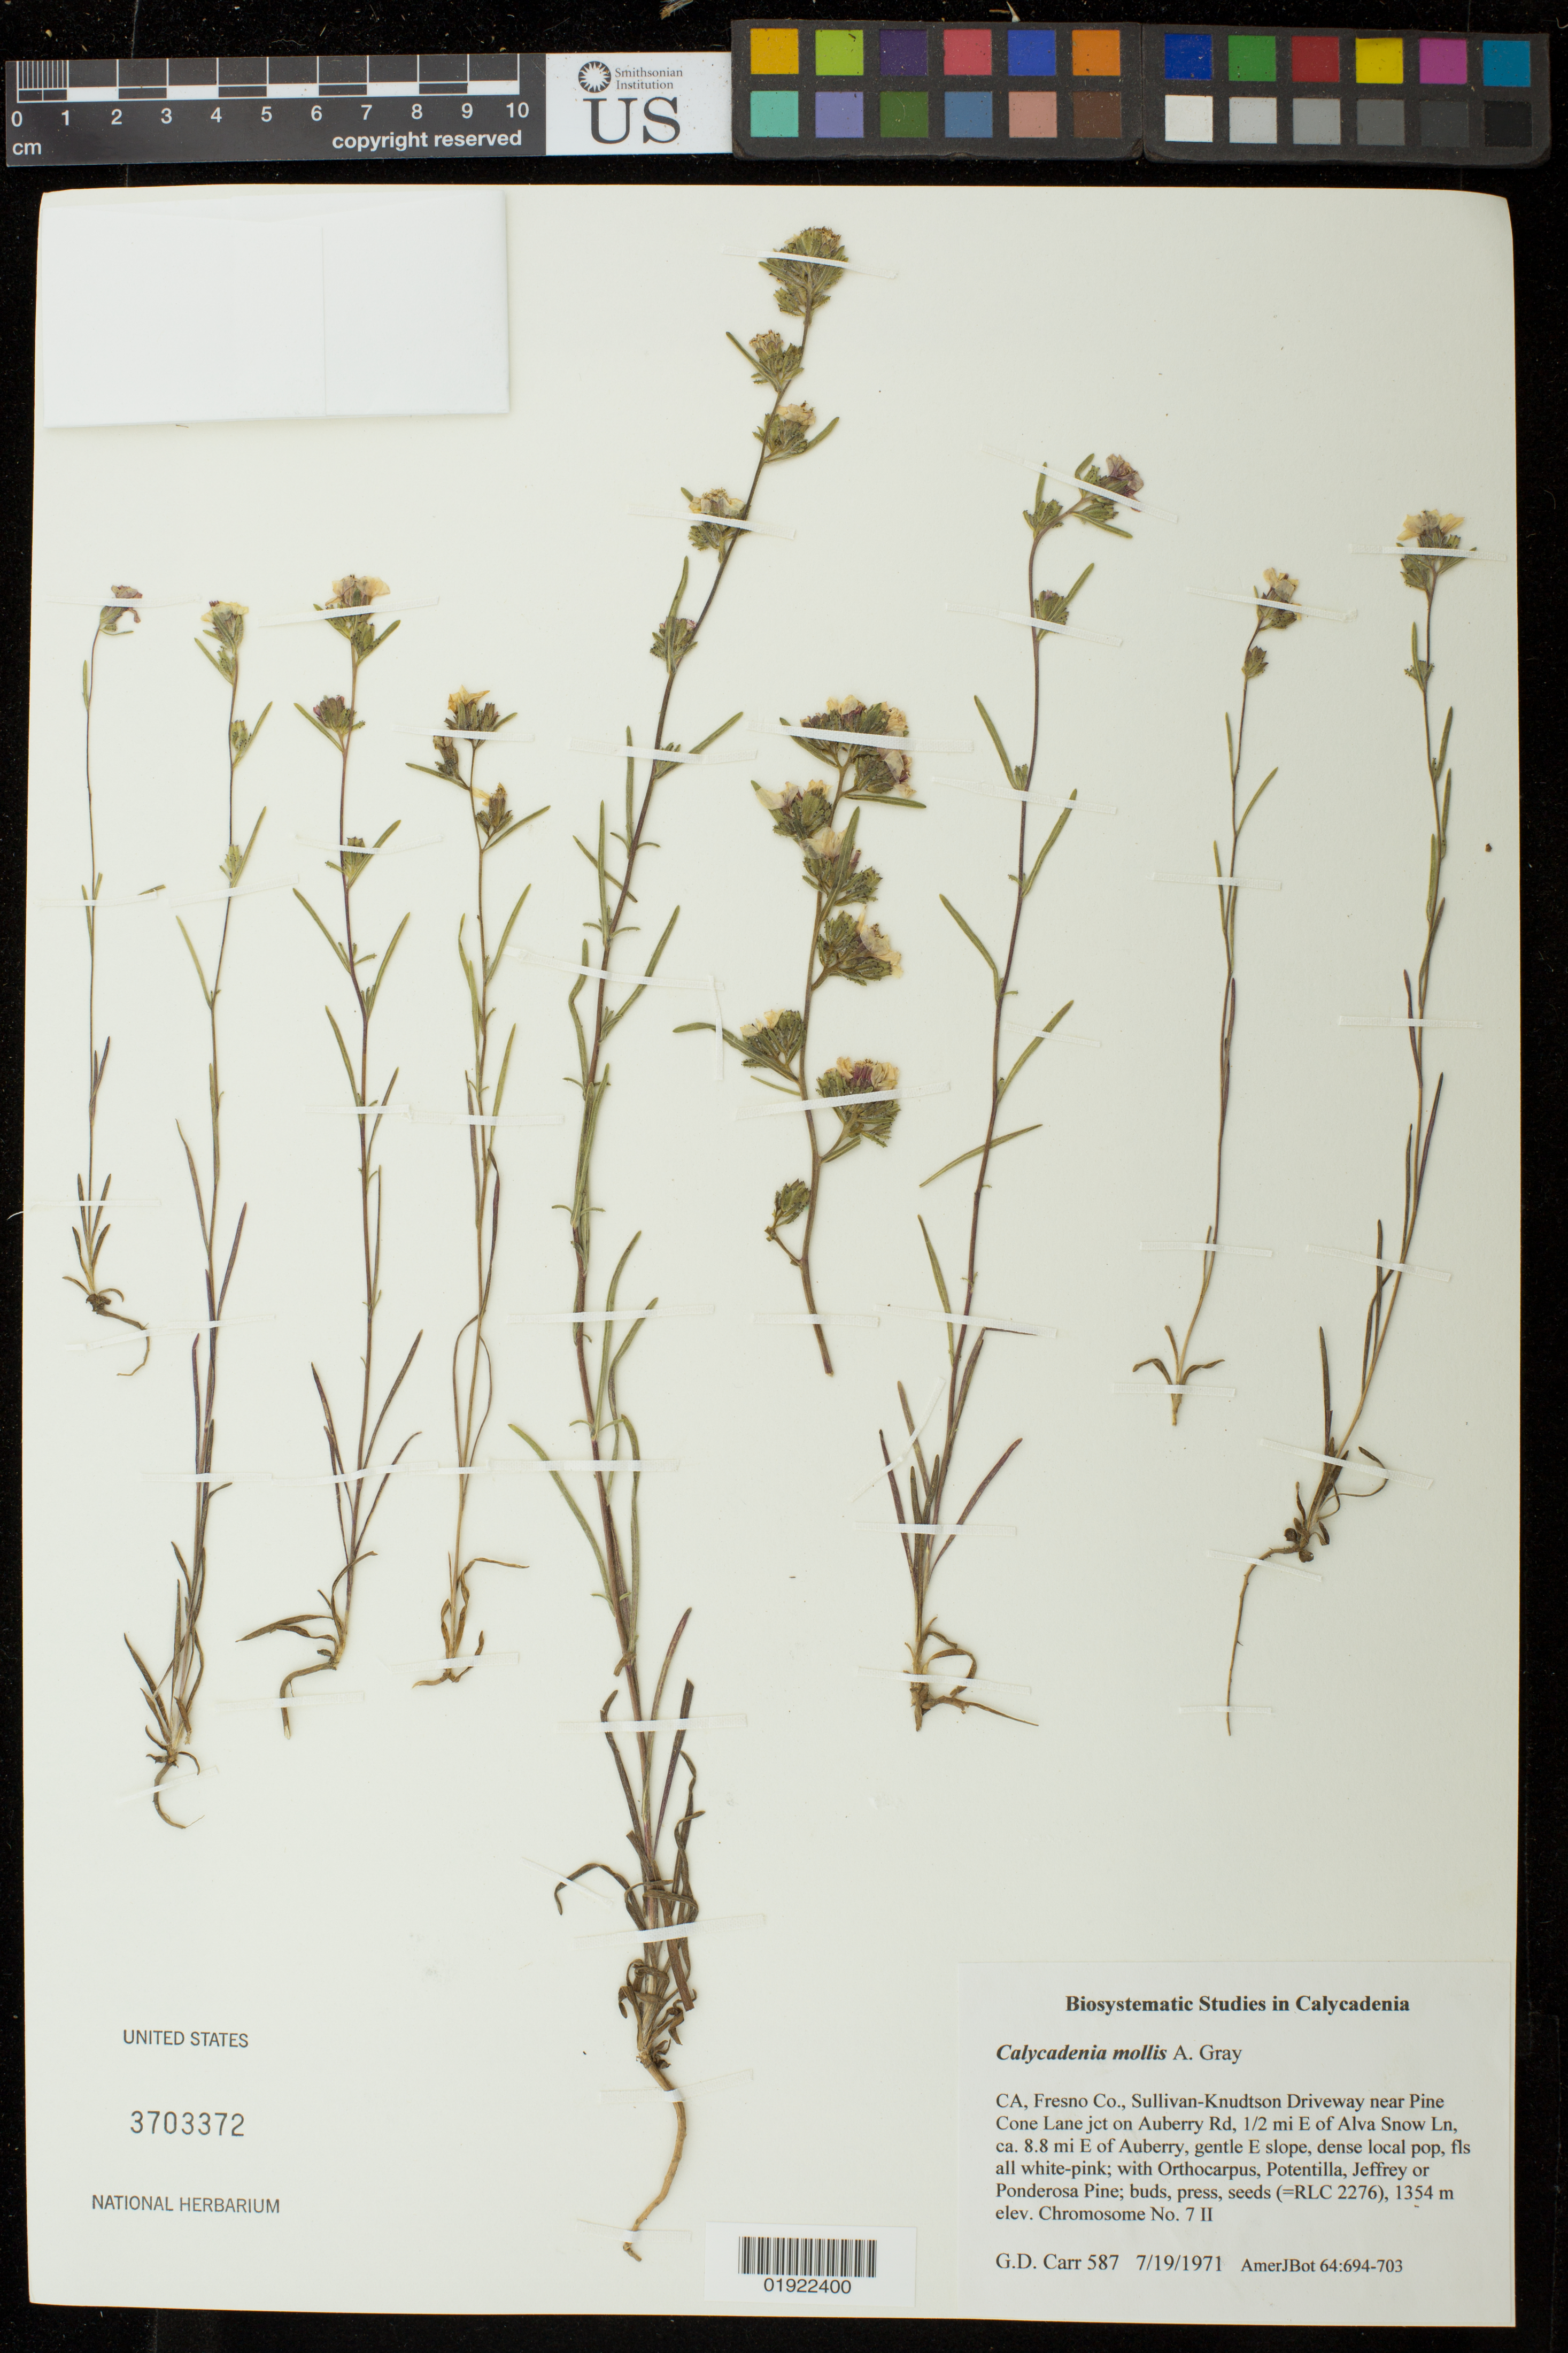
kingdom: Plantae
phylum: Tracheophyta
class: Magnoliopsida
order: Asterales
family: Asteraceae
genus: Calycadenia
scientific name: Calycadenia mollis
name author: A. Gray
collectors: G. Carr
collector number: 587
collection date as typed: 7/19/1971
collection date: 1971-07-19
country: United States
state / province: California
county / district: Fresno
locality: Sullivan-Kundtson Driveway near Pine Cone Lane jct on Auberry Rd, 1/2 mi E of Alva Snow Ln, ca. 8.8 mi E of Auberry, gentle E slope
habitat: gentle slope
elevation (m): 1354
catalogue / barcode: US 3703372